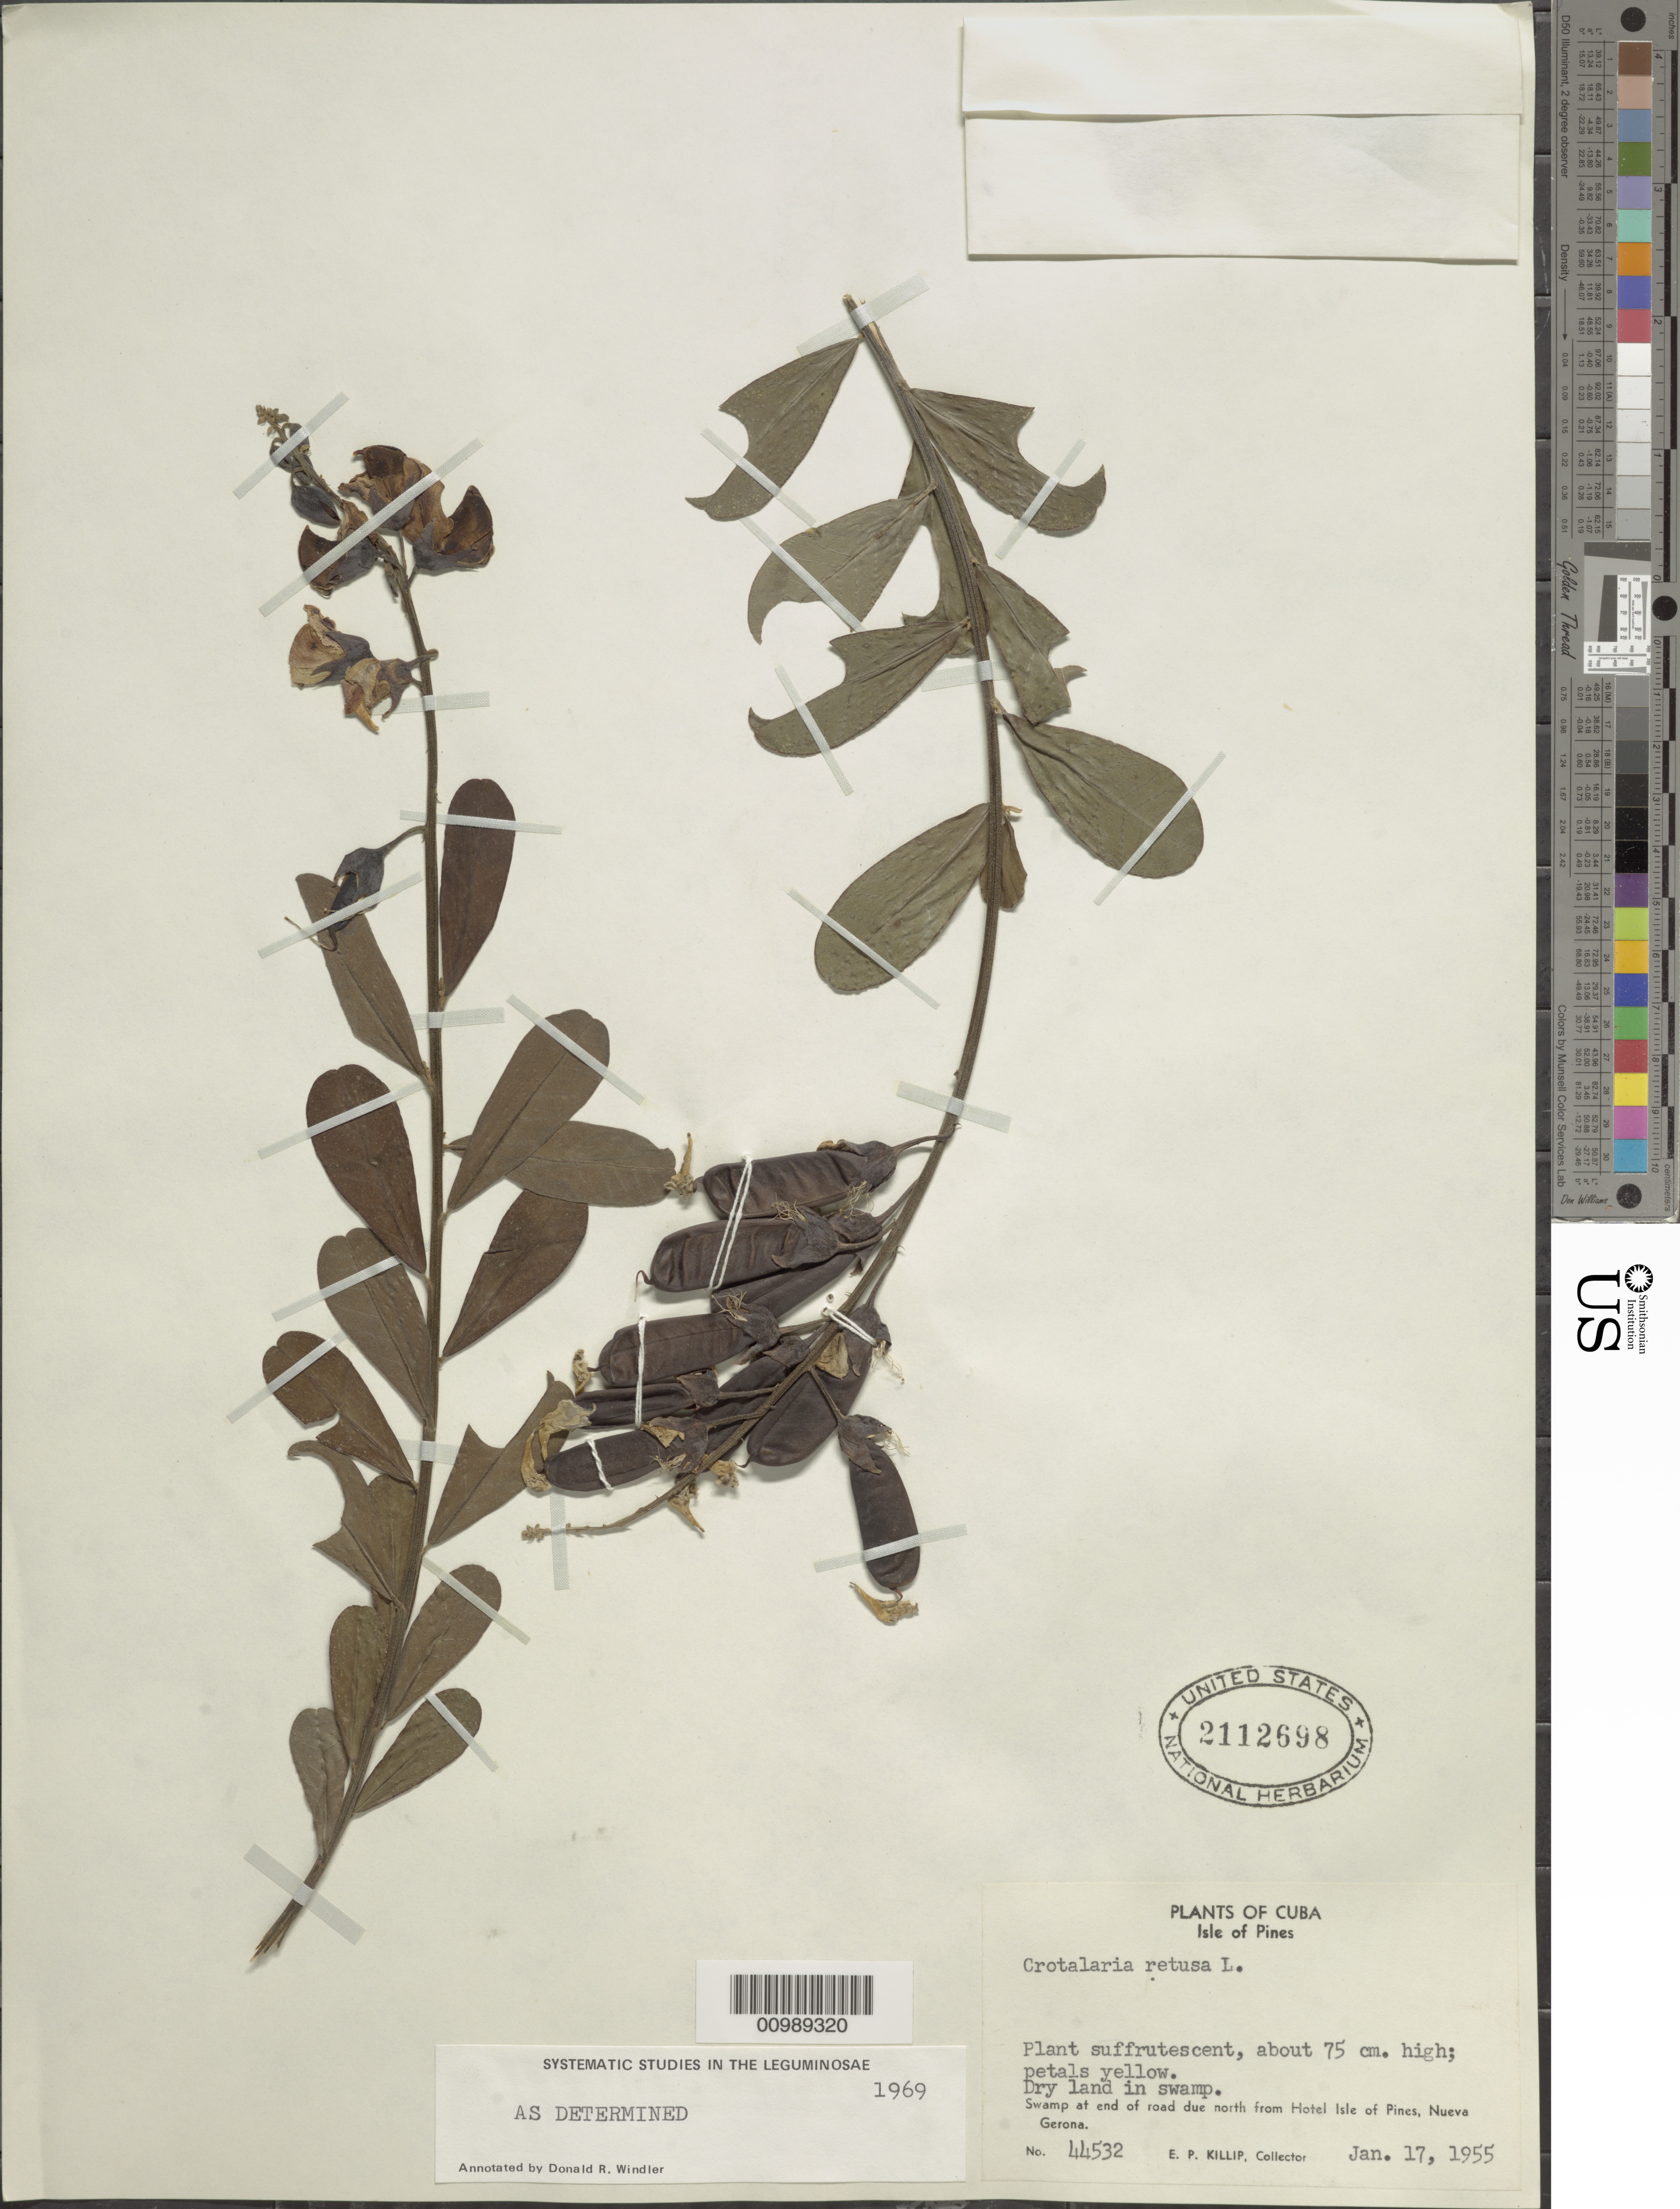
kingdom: Plantae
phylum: Tracheophyta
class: Magnoliopsida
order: Fabales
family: Fabaceae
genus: Crotalaria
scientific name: Crotalaria retusa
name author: L.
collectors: E. P. Killip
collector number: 44532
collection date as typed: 17 Jan 1955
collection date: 1955-01-17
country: Cuba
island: Isla de la Juventud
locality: Swamp at end of road due N from Hotel isle of Pines, Nueva Gerona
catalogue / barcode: US 2112698